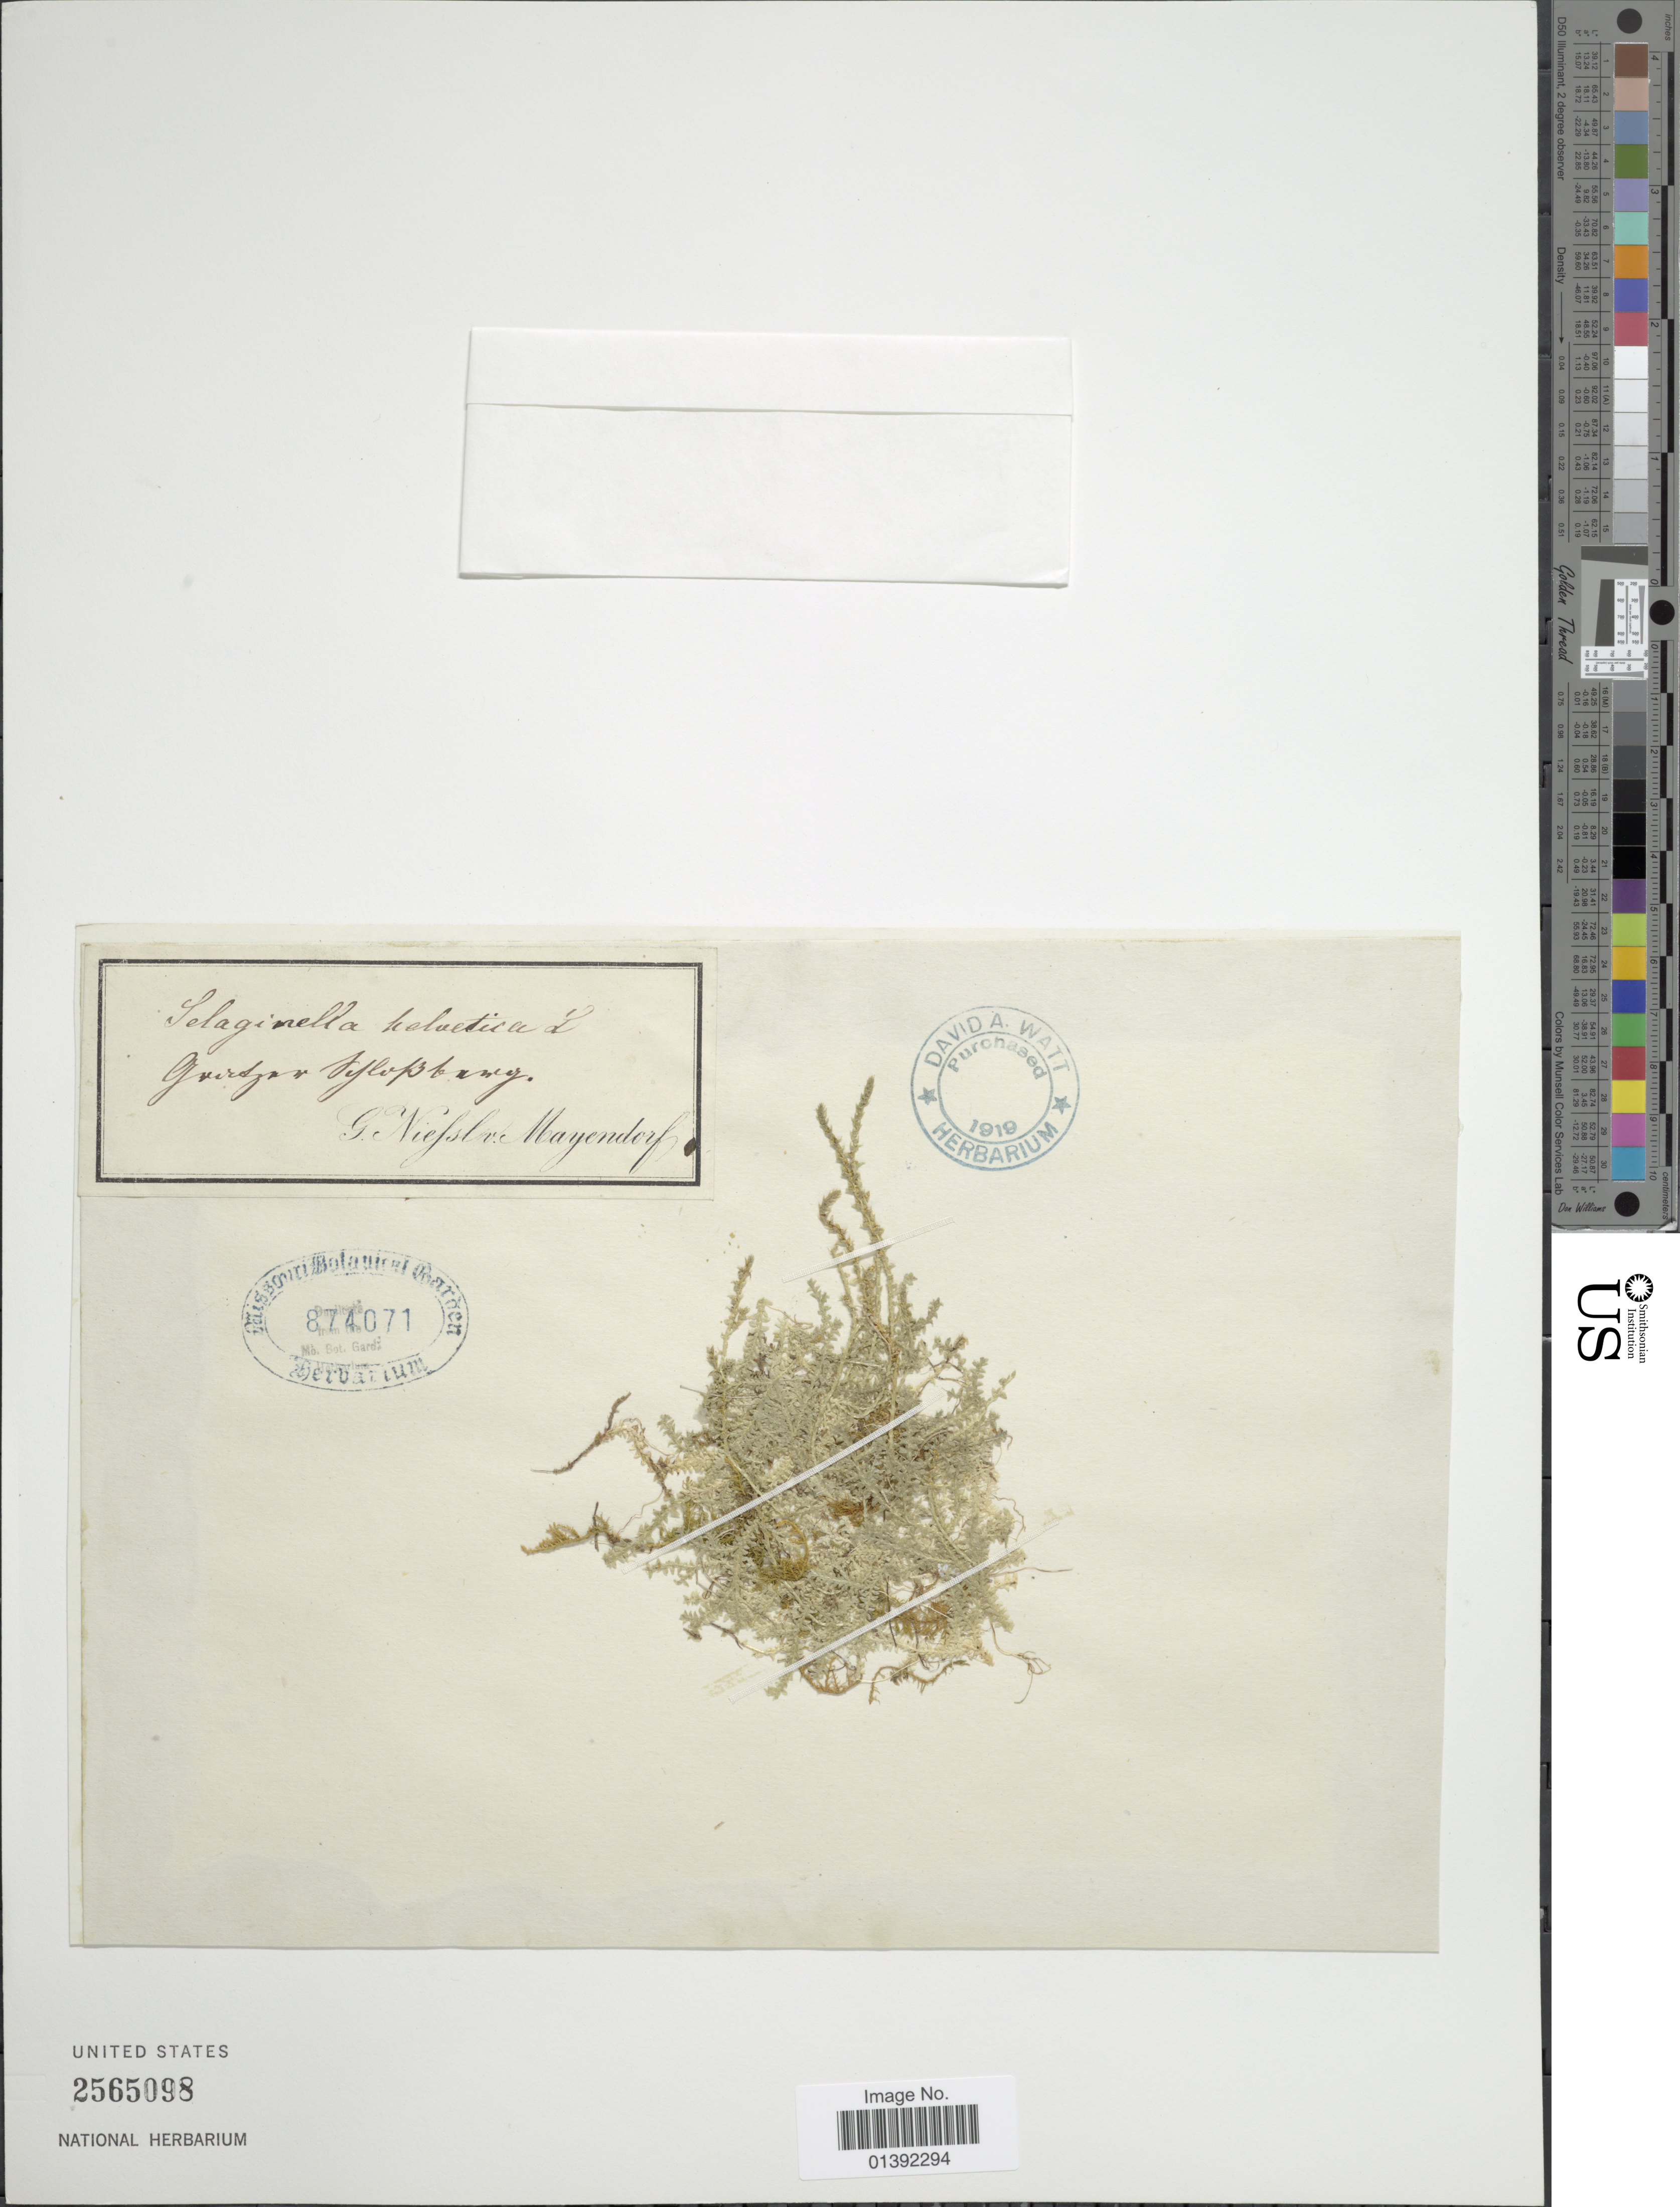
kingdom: Plantae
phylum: Tracheophyta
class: Lycopodiopsida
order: Selaginellales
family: Selaginellaceae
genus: Selaginella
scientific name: Selaginella helvetica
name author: (L.) Spring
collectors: G. Mayendorf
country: Austria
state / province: Steiermark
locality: Gratzer Schloßberg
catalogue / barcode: US 2565098